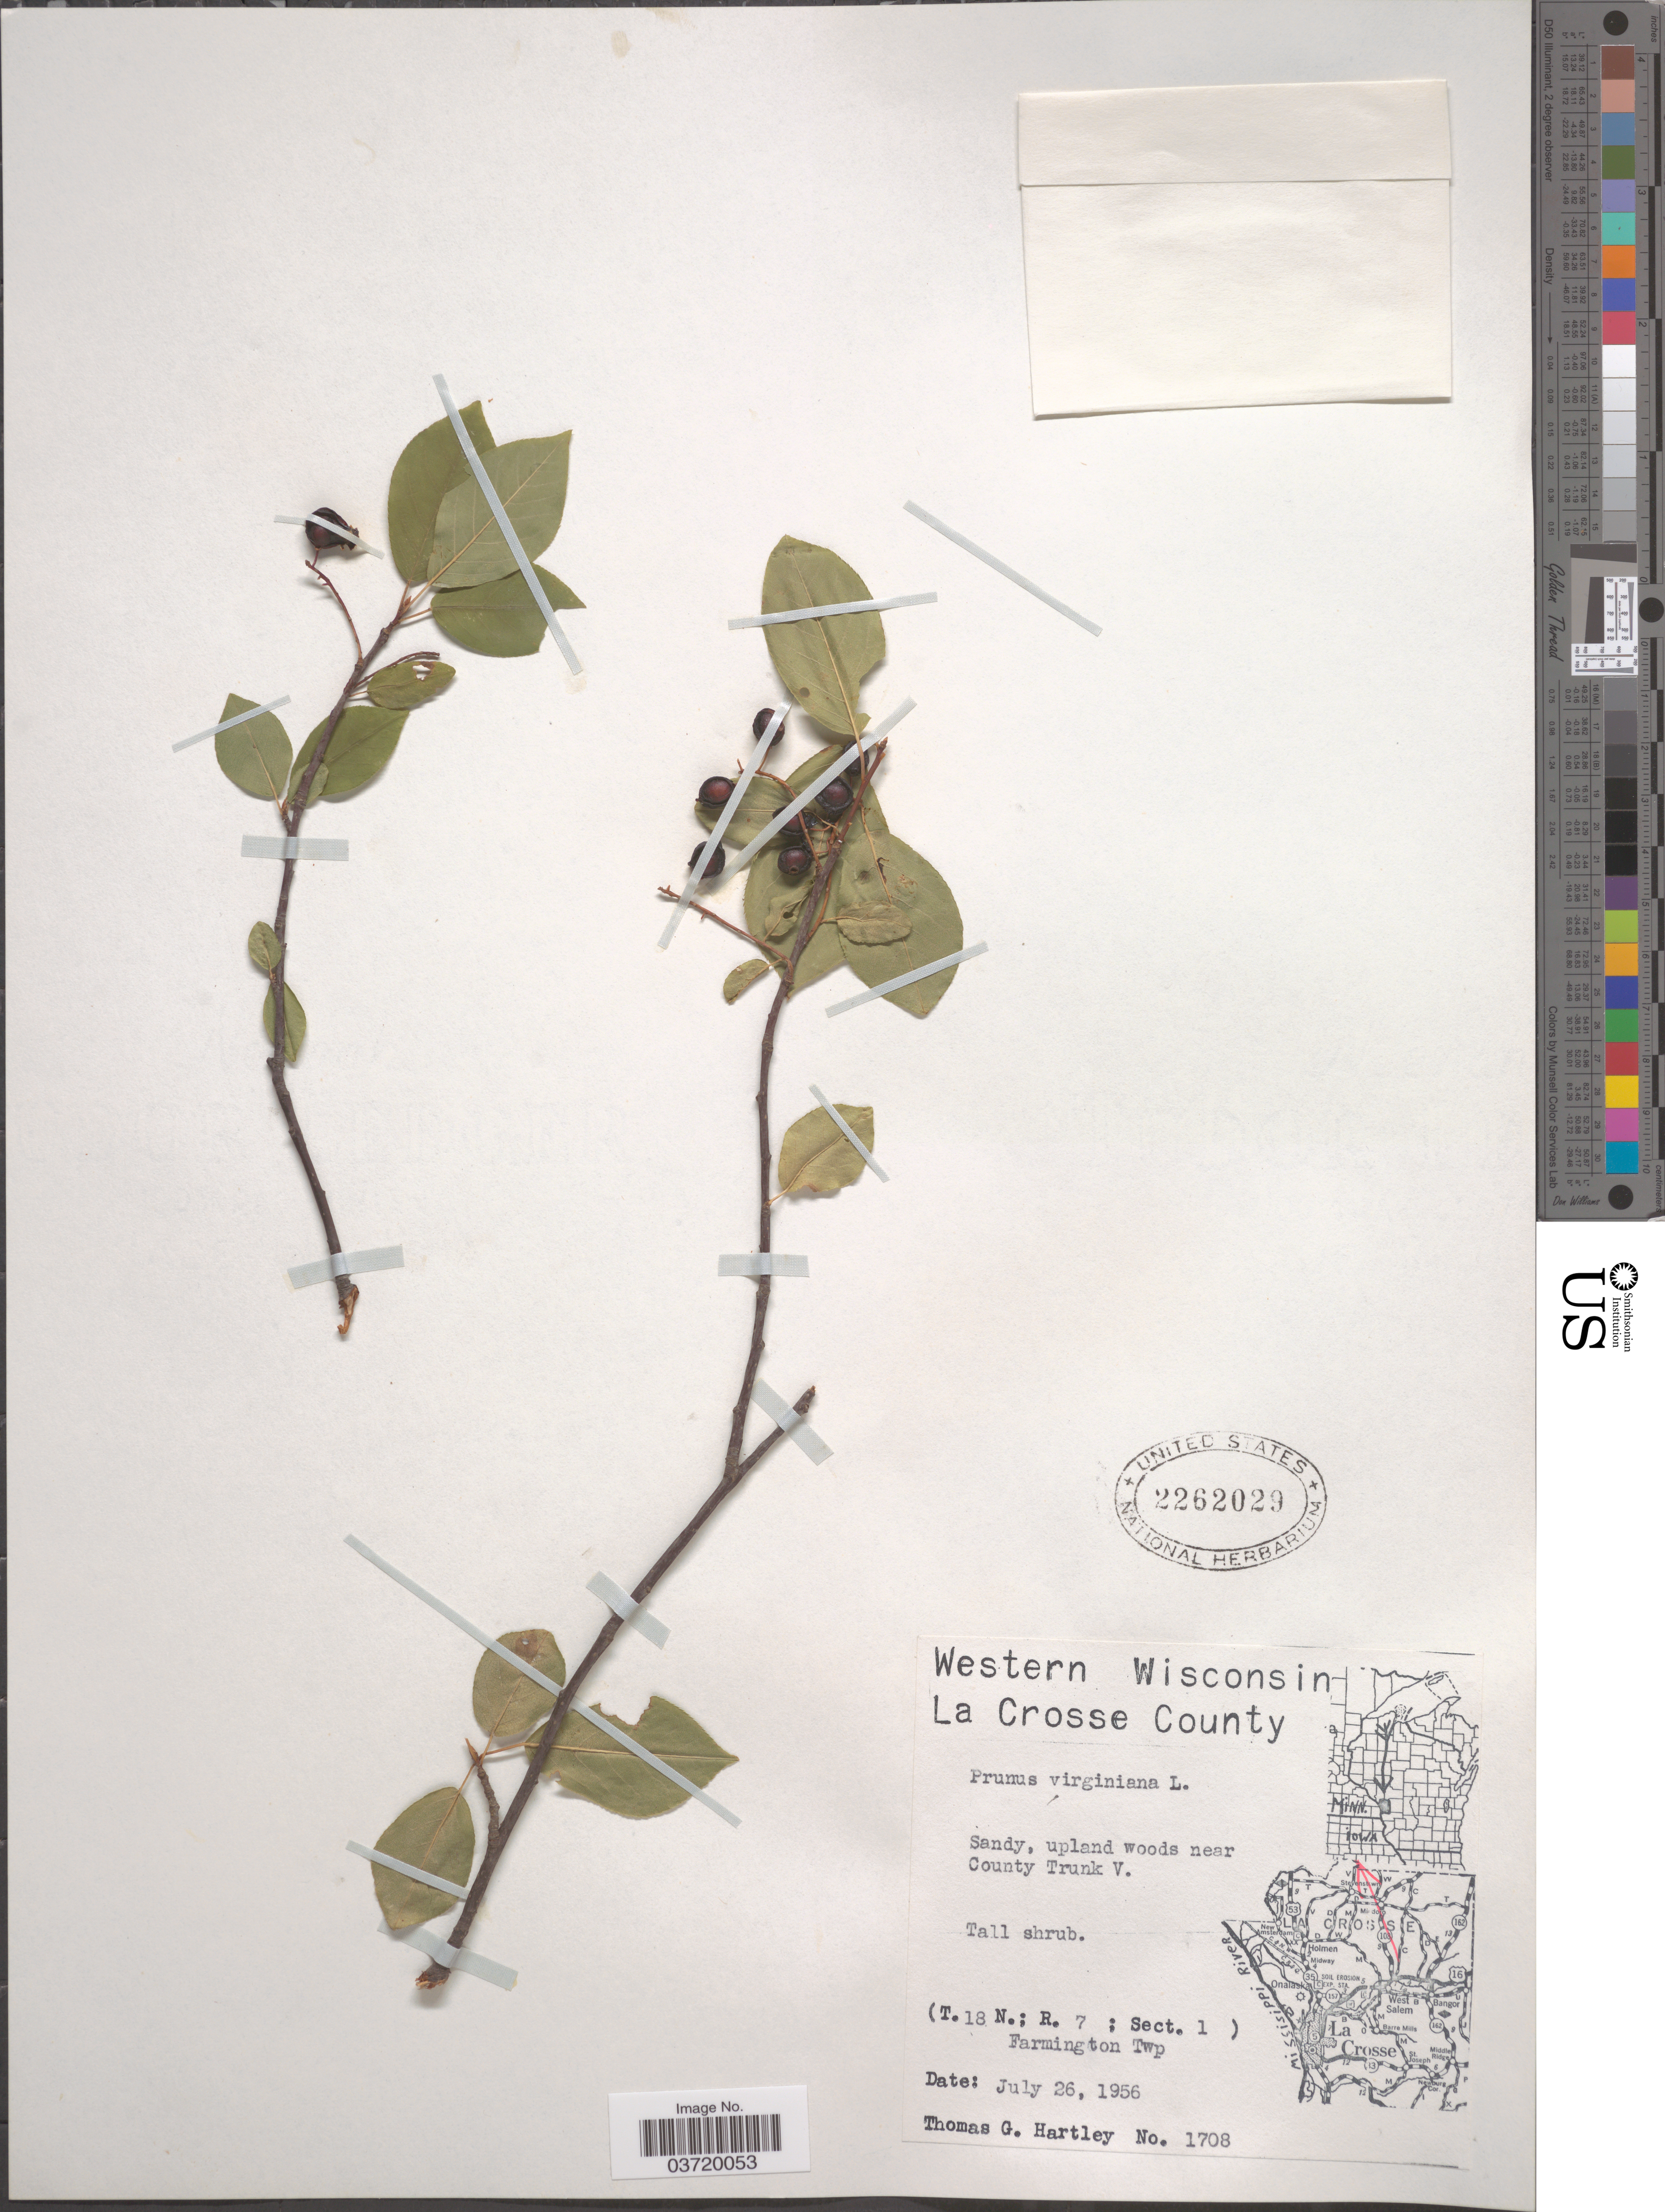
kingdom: Plantae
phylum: Tracheophyta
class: Magnoliopsida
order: Rosales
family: Rosaceae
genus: Prunus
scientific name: Prunus virginiana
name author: L.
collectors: T. G. Hartley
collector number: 1708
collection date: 1956-07-26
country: United States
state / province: Wisconsin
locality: Western Wisconsin. La Crosse County. Near County Trunk V. (T. 18 N.; R. 7 ; Sect. 1) Farmington Twp.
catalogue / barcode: US 2262029